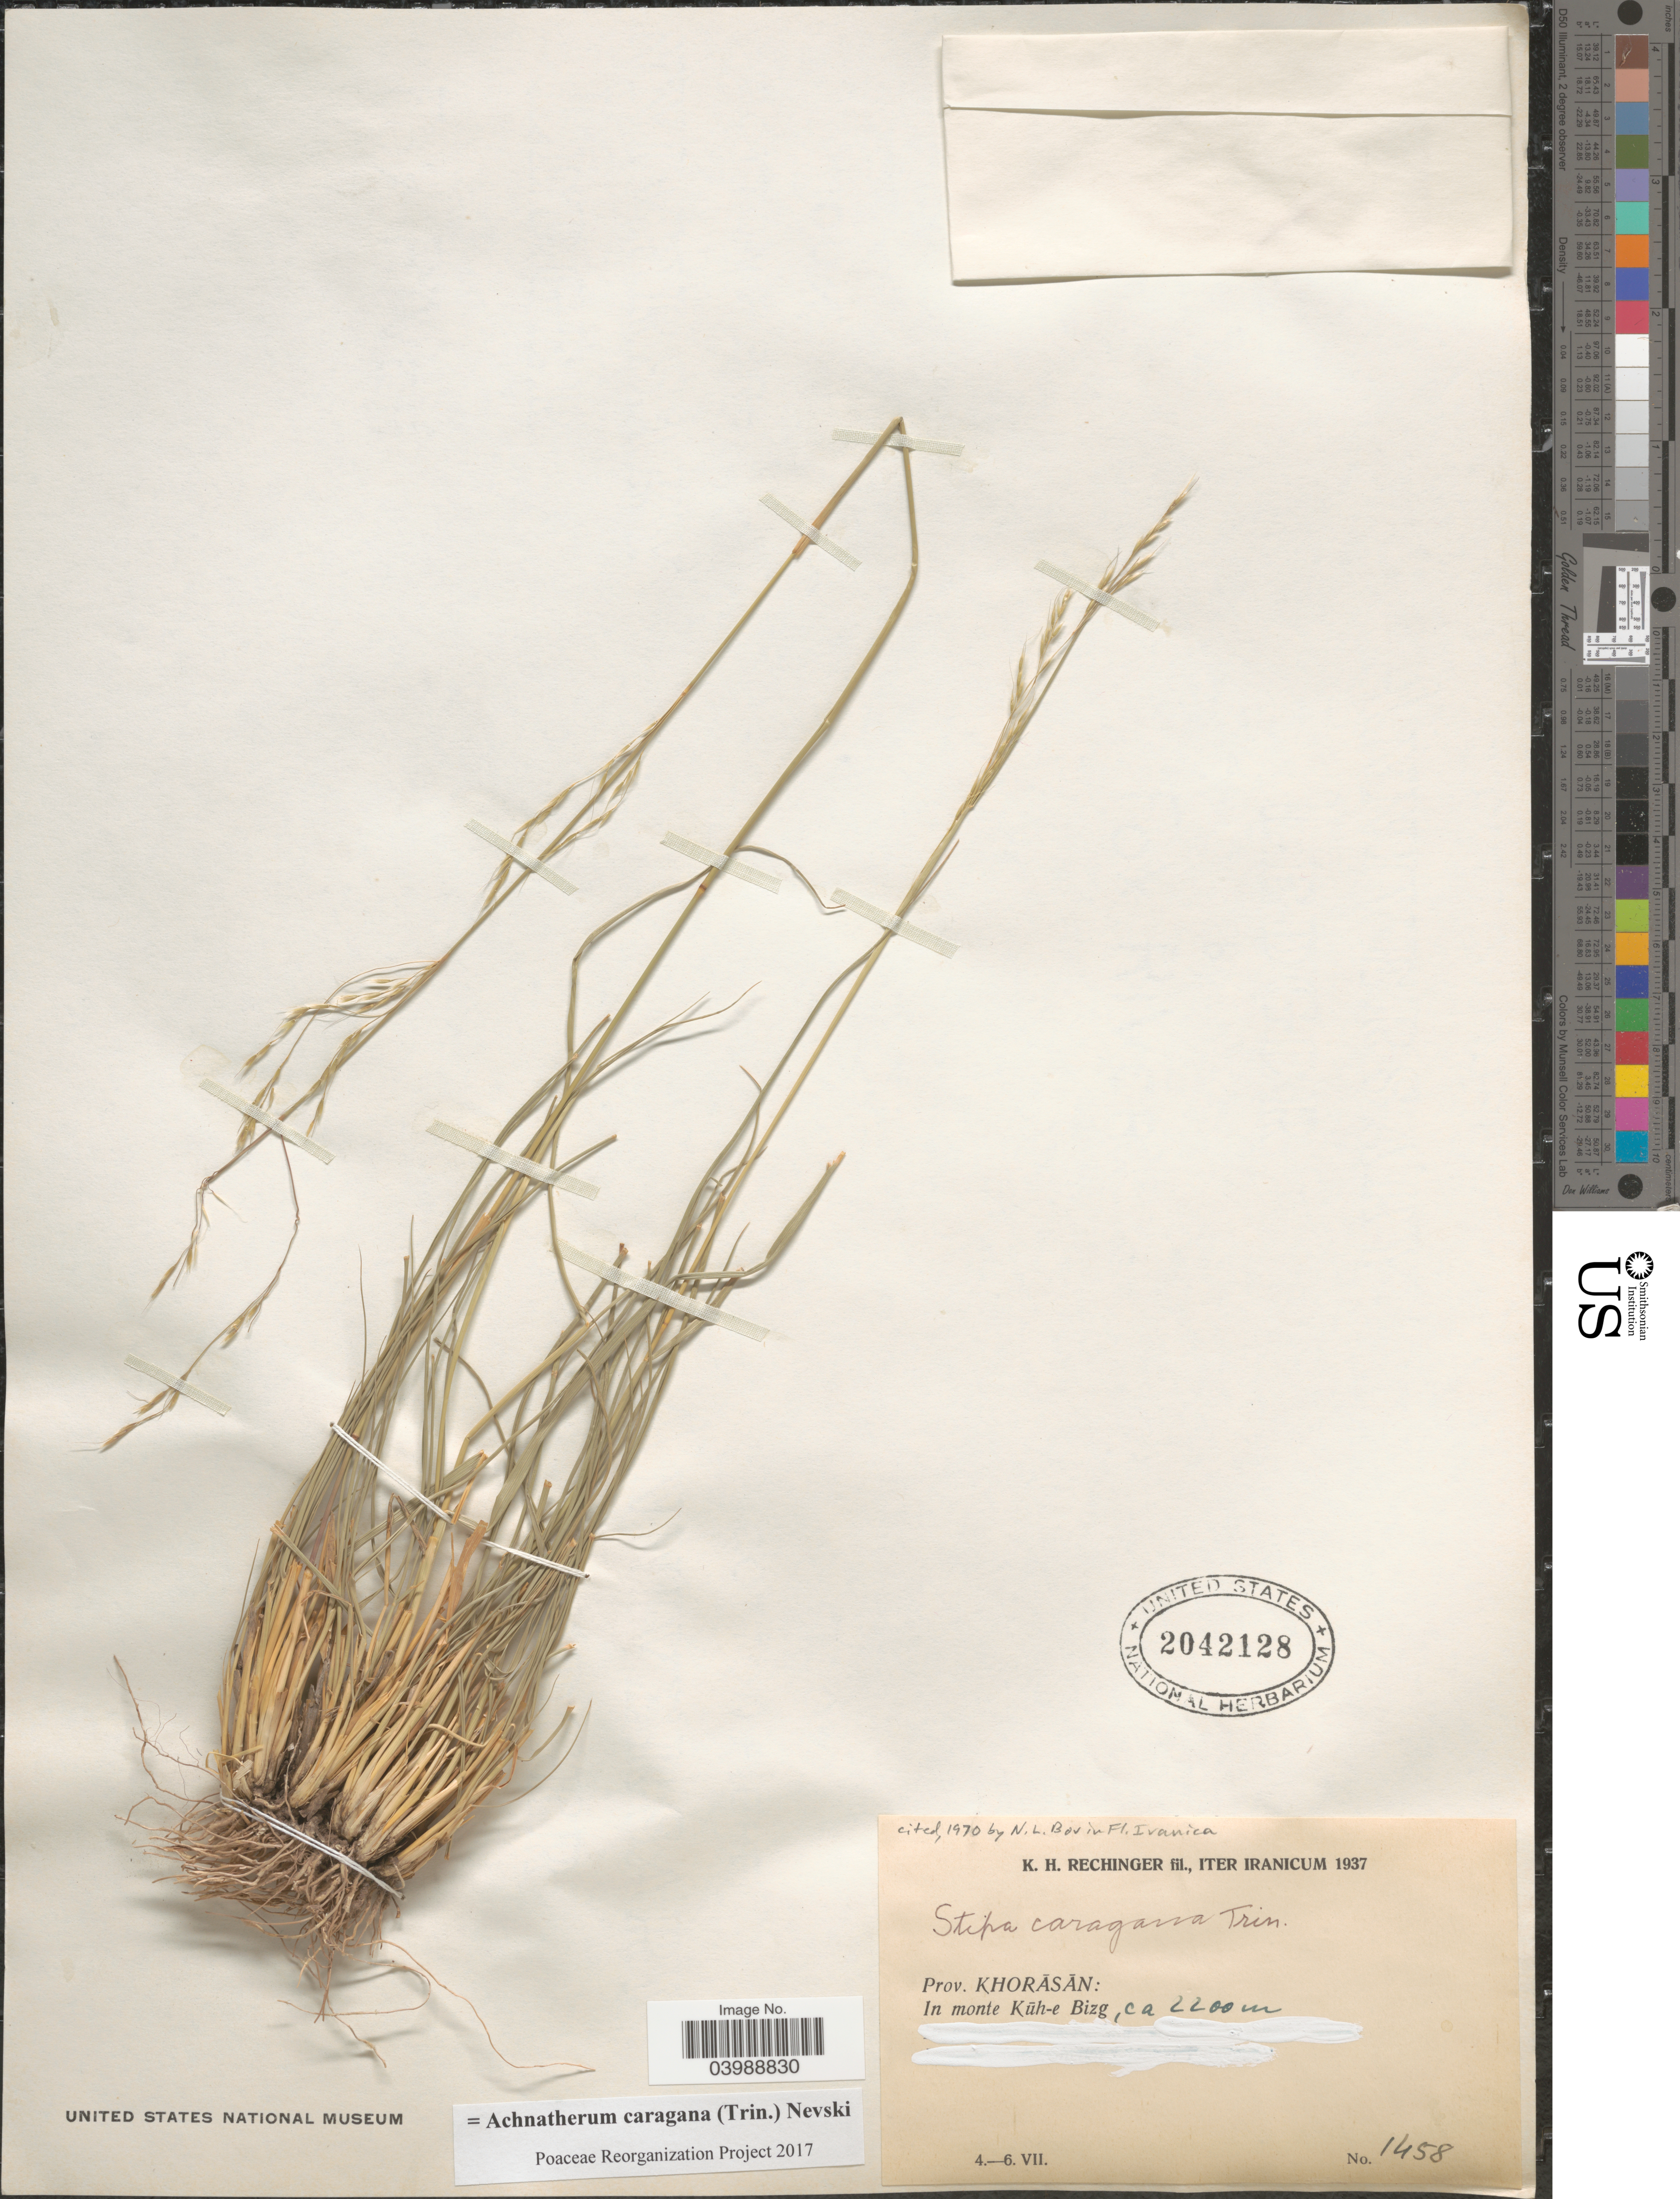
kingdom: Plantae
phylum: Tracheophyta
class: Liliopsida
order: Poales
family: Poaceae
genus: Achnatherum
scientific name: Achnatherum caragana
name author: (Trin.) Nevski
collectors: K. H. Rechinger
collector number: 1458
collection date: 1937-07-04/1937-07-06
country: Iran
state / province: Khorasan [obsolete]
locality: In monte Kūhe-e Bizg.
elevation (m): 2200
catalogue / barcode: US 2042128